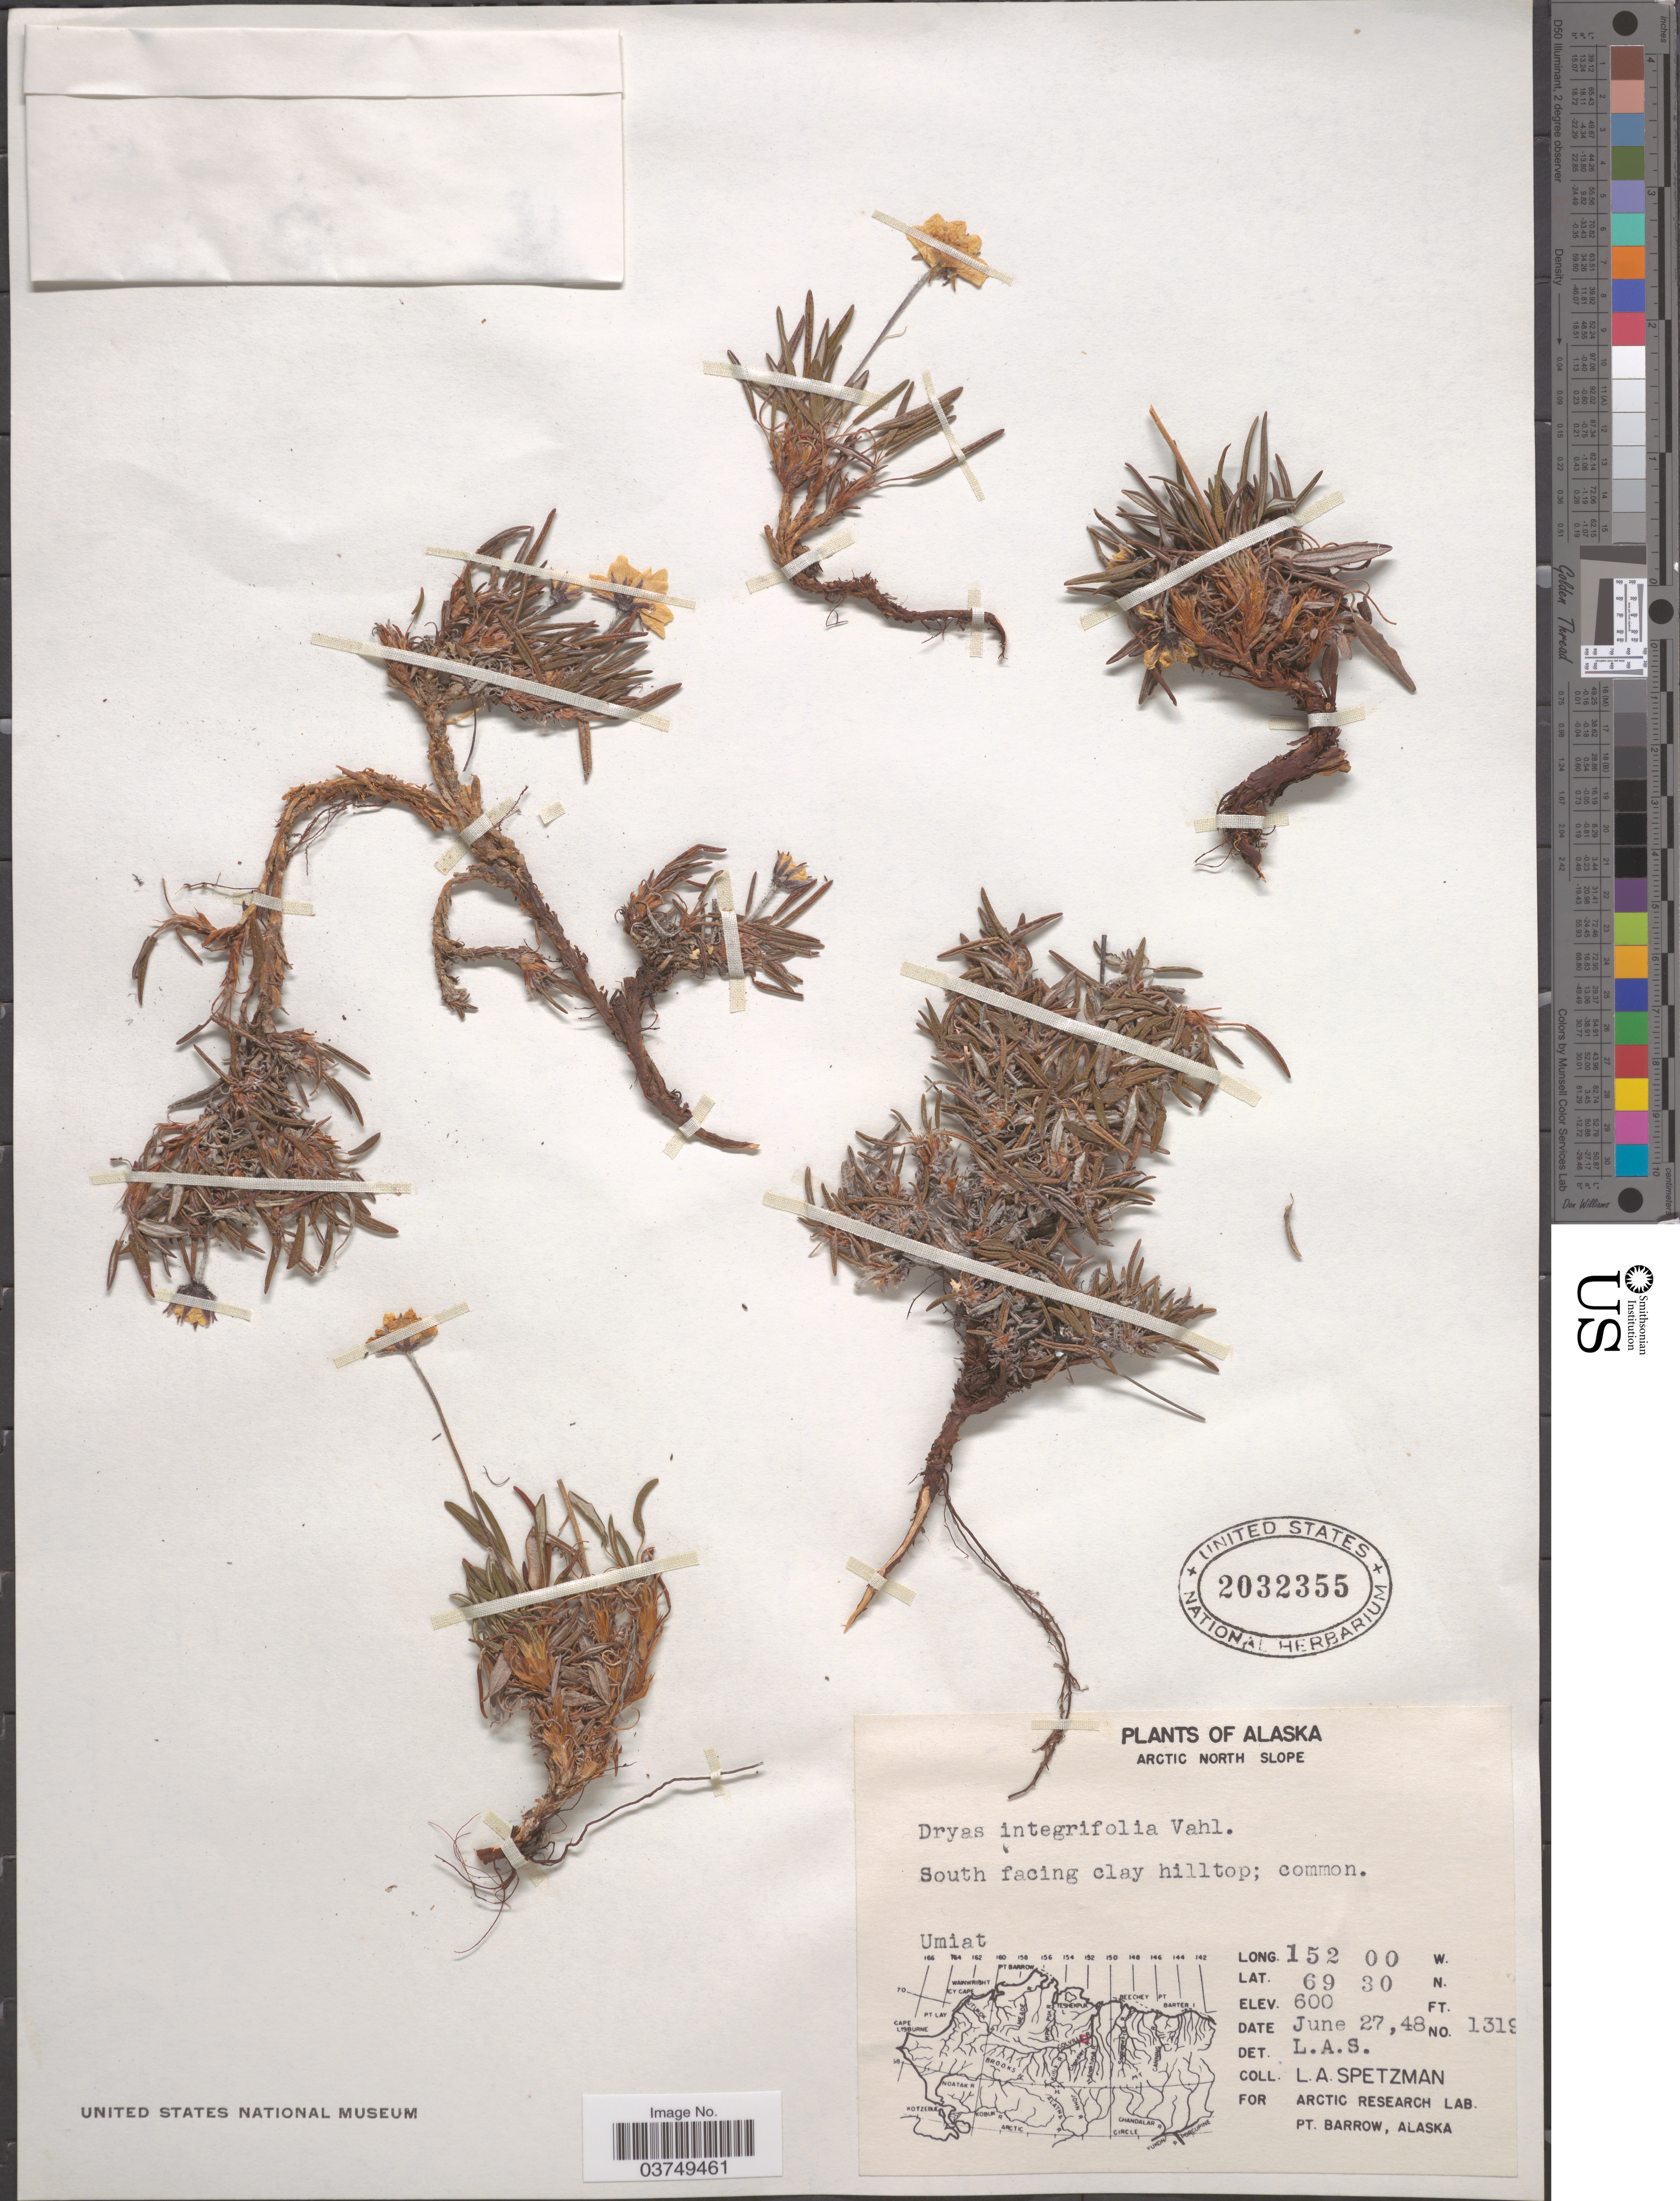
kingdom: Plantae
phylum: Tracheophyta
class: Magnoliopsida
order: Rosales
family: Rosaceae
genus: Dryas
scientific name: Dryas integrifolia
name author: Vahl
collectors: L. Spetzman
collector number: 1319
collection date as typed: Transcribed d/m/y: 27/6/48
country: United States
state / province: Alaska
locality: Arctic North Slope. Umiat.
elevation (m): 183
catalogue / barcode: US 2032355